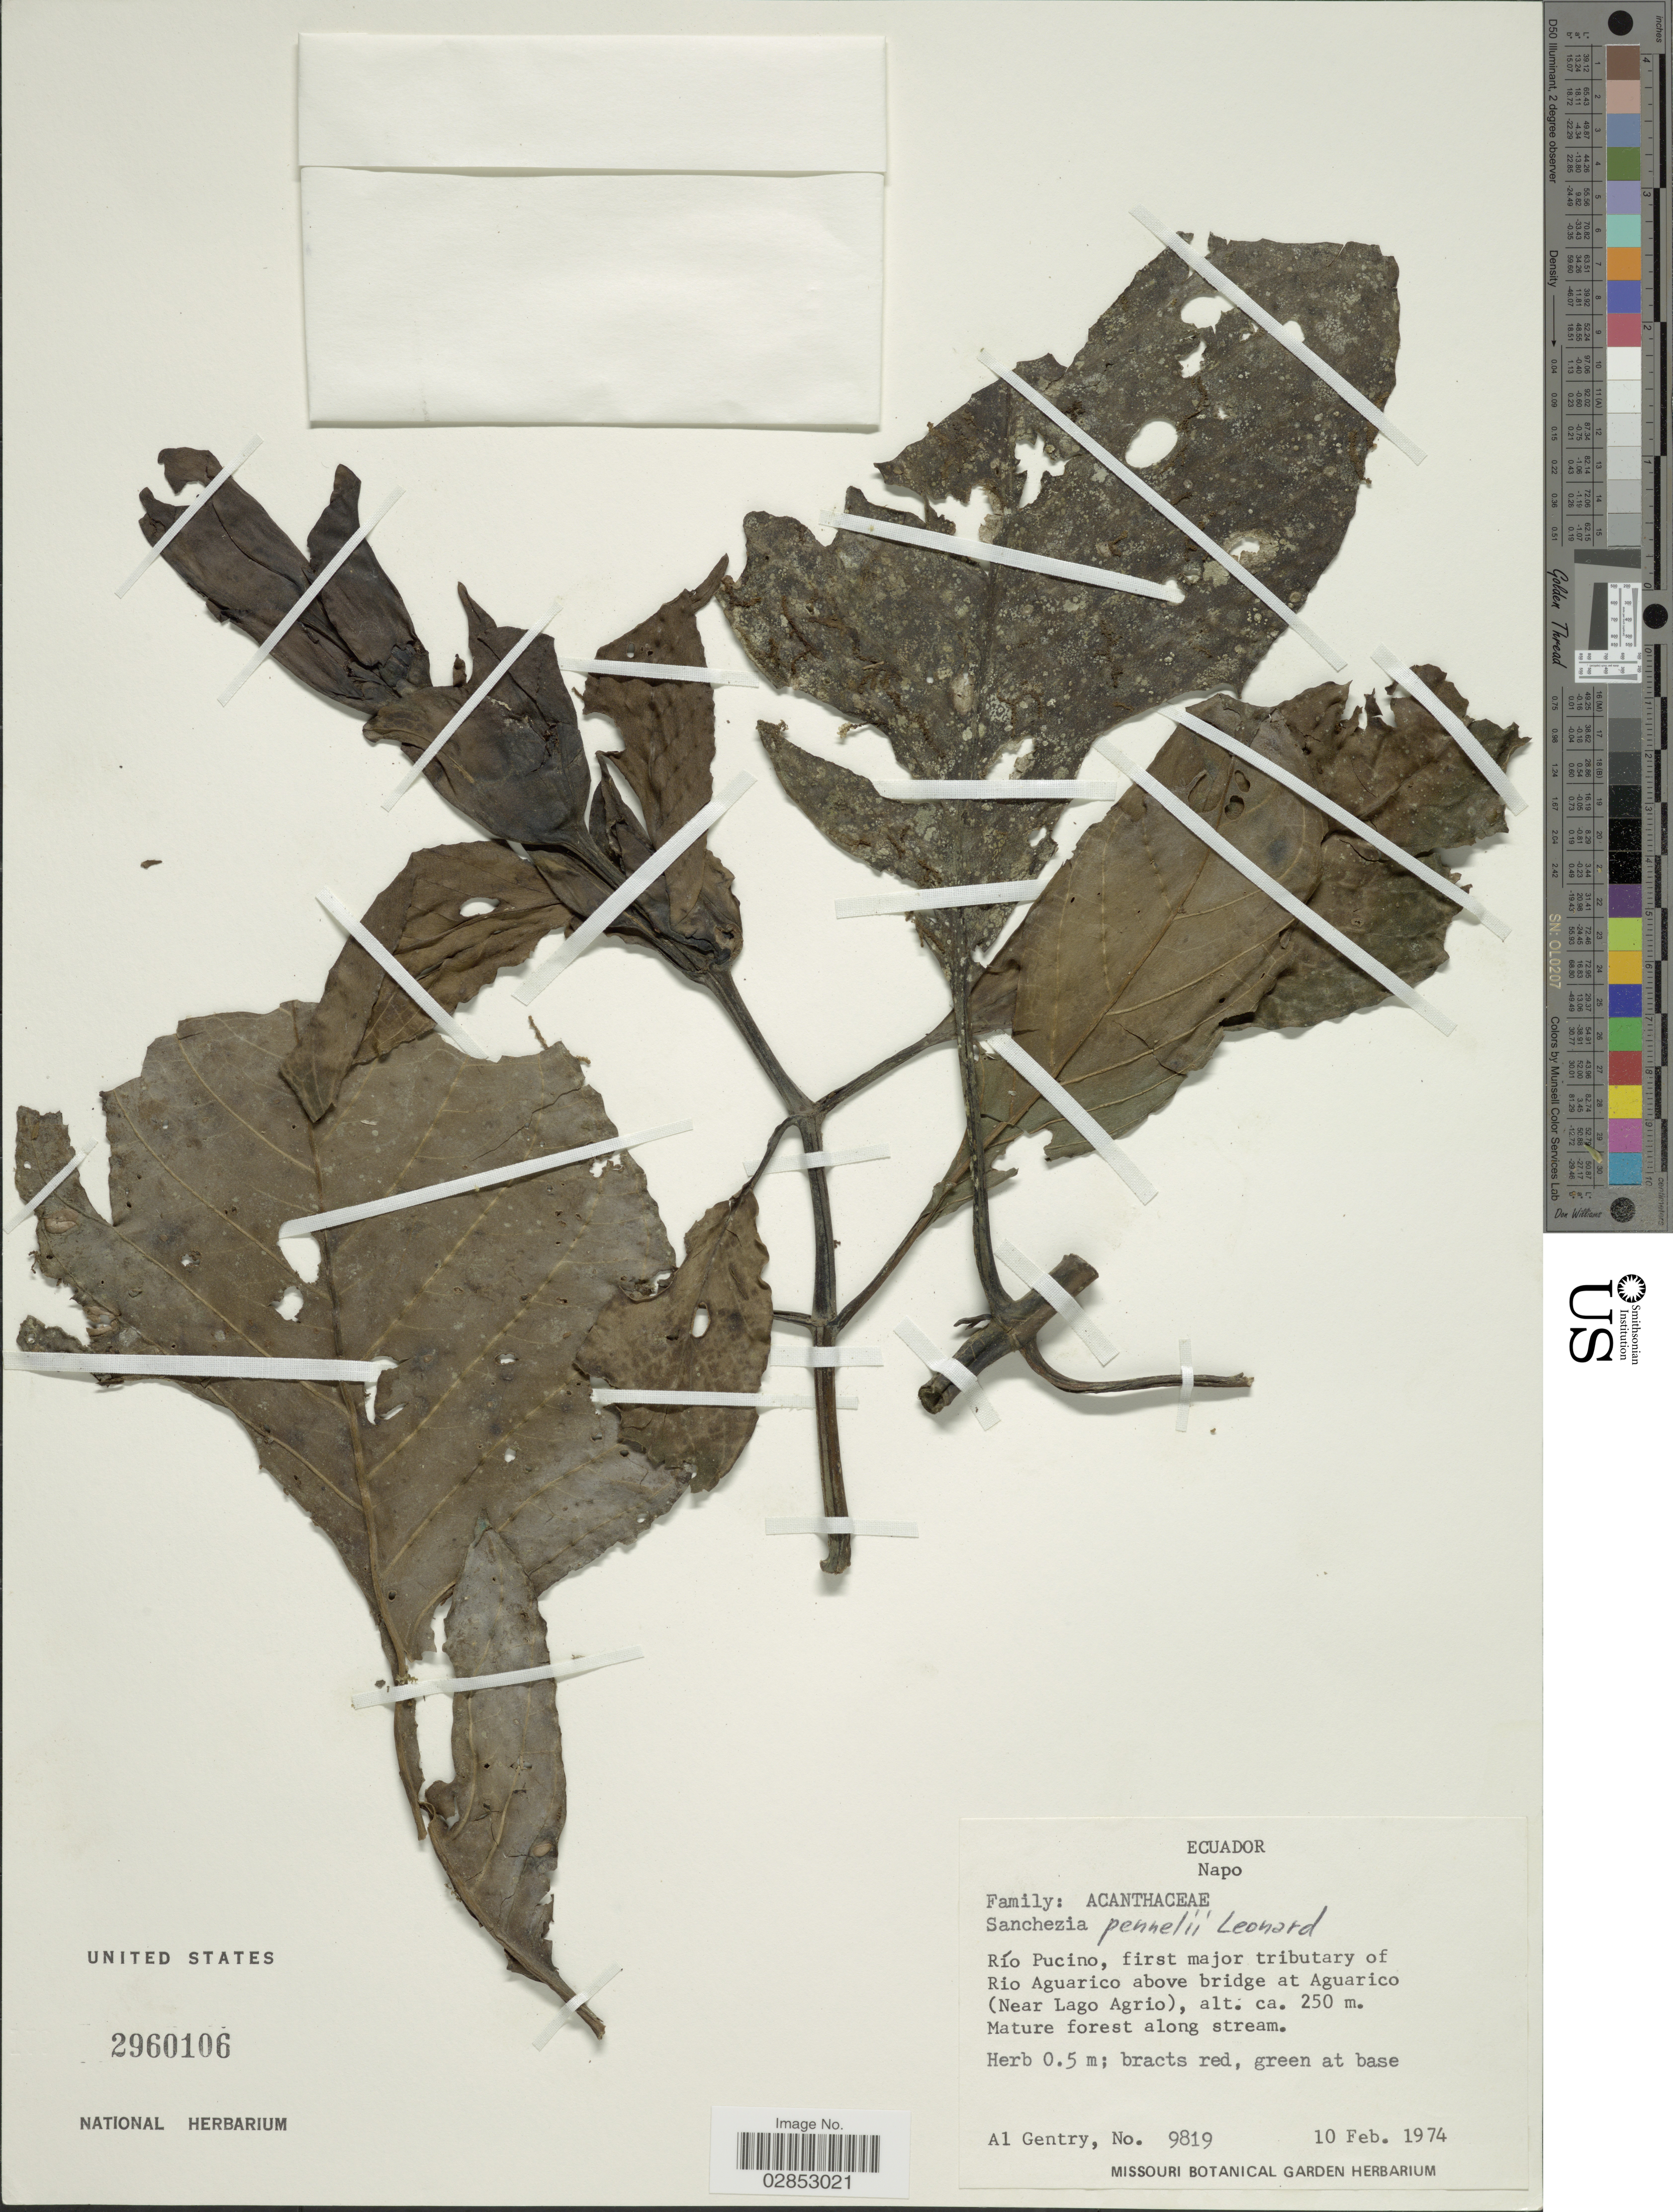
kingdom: Plantae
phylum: Tracheophyta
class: Magnoliopsida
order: Lamiales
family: Acanthaceae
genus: Sanchezia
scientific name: Sanchezia macrocnemis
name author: (Nees) Wassh.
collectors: A. H. Gentry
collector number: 9819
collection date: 1974-02-10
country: Ecuador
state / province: Napo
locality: Río Pucino, first major tributary of Rio Aguarico above bridge at Aguarico (Near Lago Agrio).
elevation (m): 250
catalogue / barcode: US 2960106